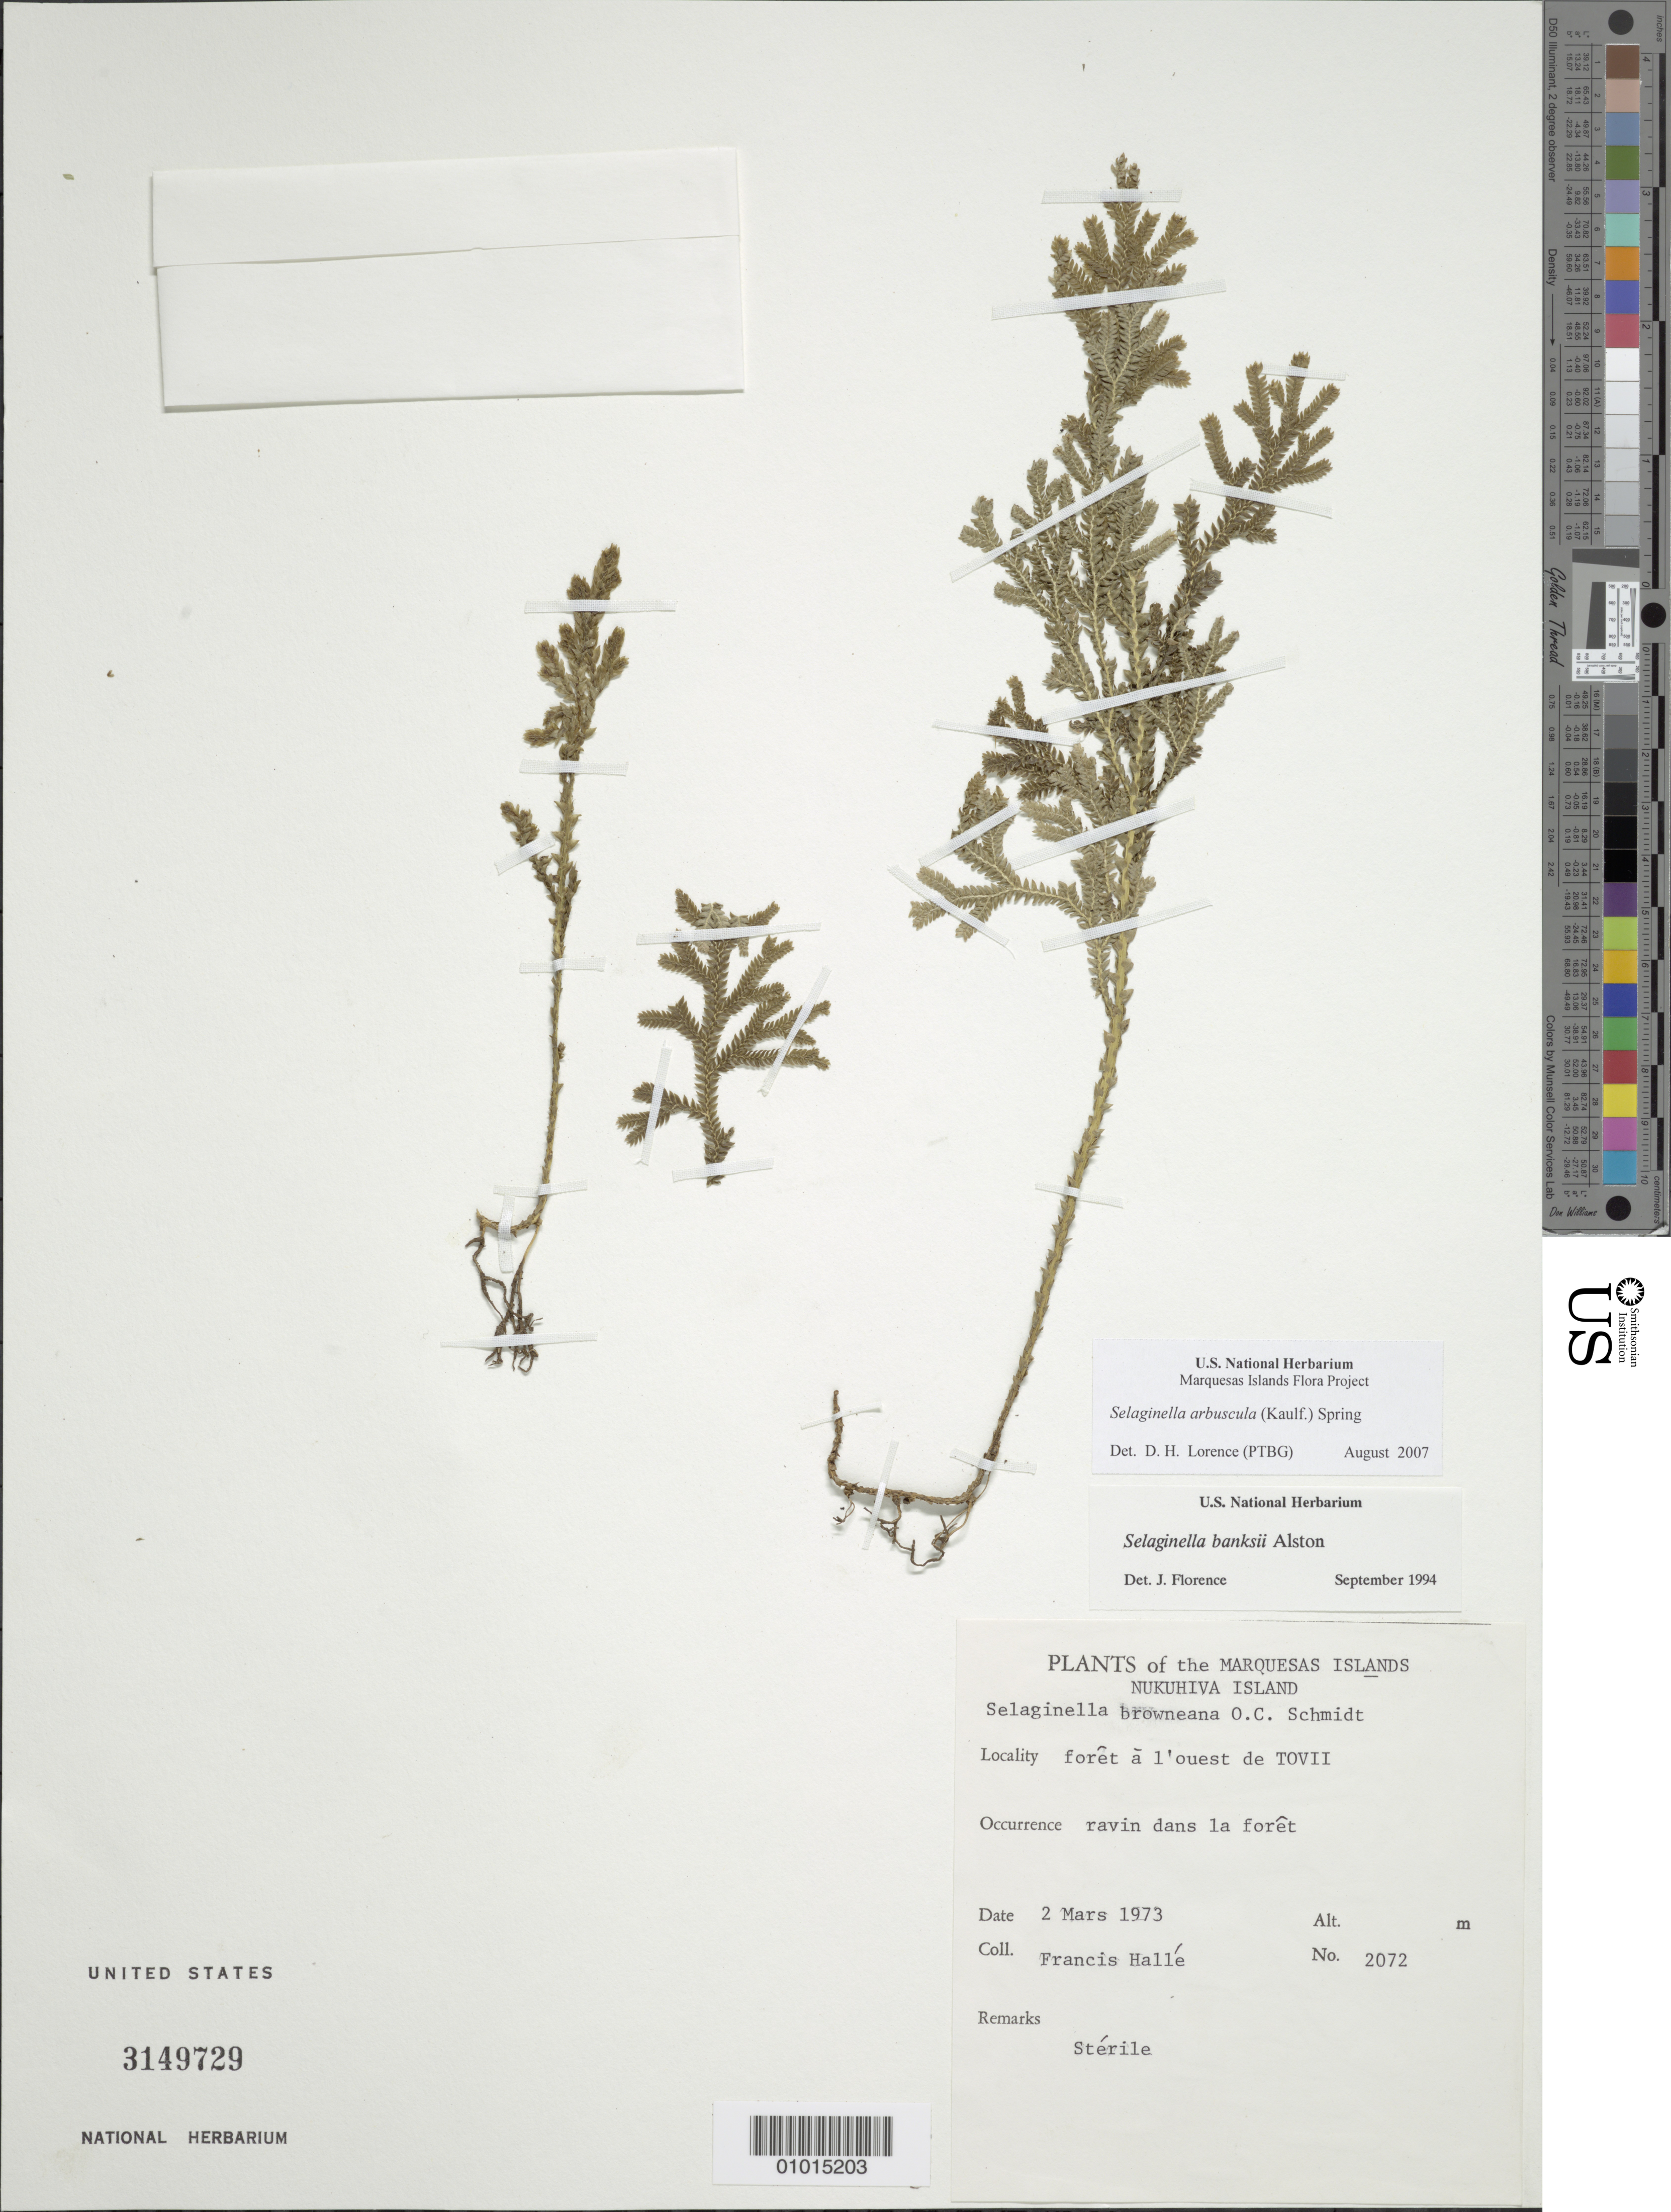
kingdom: Plantae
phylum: Tracheophyta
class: Lycopodiopsida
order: Selaginellales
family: Selaginellaceae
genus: Selaginella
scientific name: Selaginella arbuscula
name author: (Kualf.) Spring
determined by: Lorence, David H., (PTBG), National Tropical Botanical Garden (UNITED STATES)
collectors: F. Hallé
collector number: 2072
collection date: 1973-03-02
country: French Polynesia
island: Nuku Hiva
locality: Forêt à l'ouest de Tovii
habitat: Ravin dans la forêt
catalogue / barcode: US 3149729